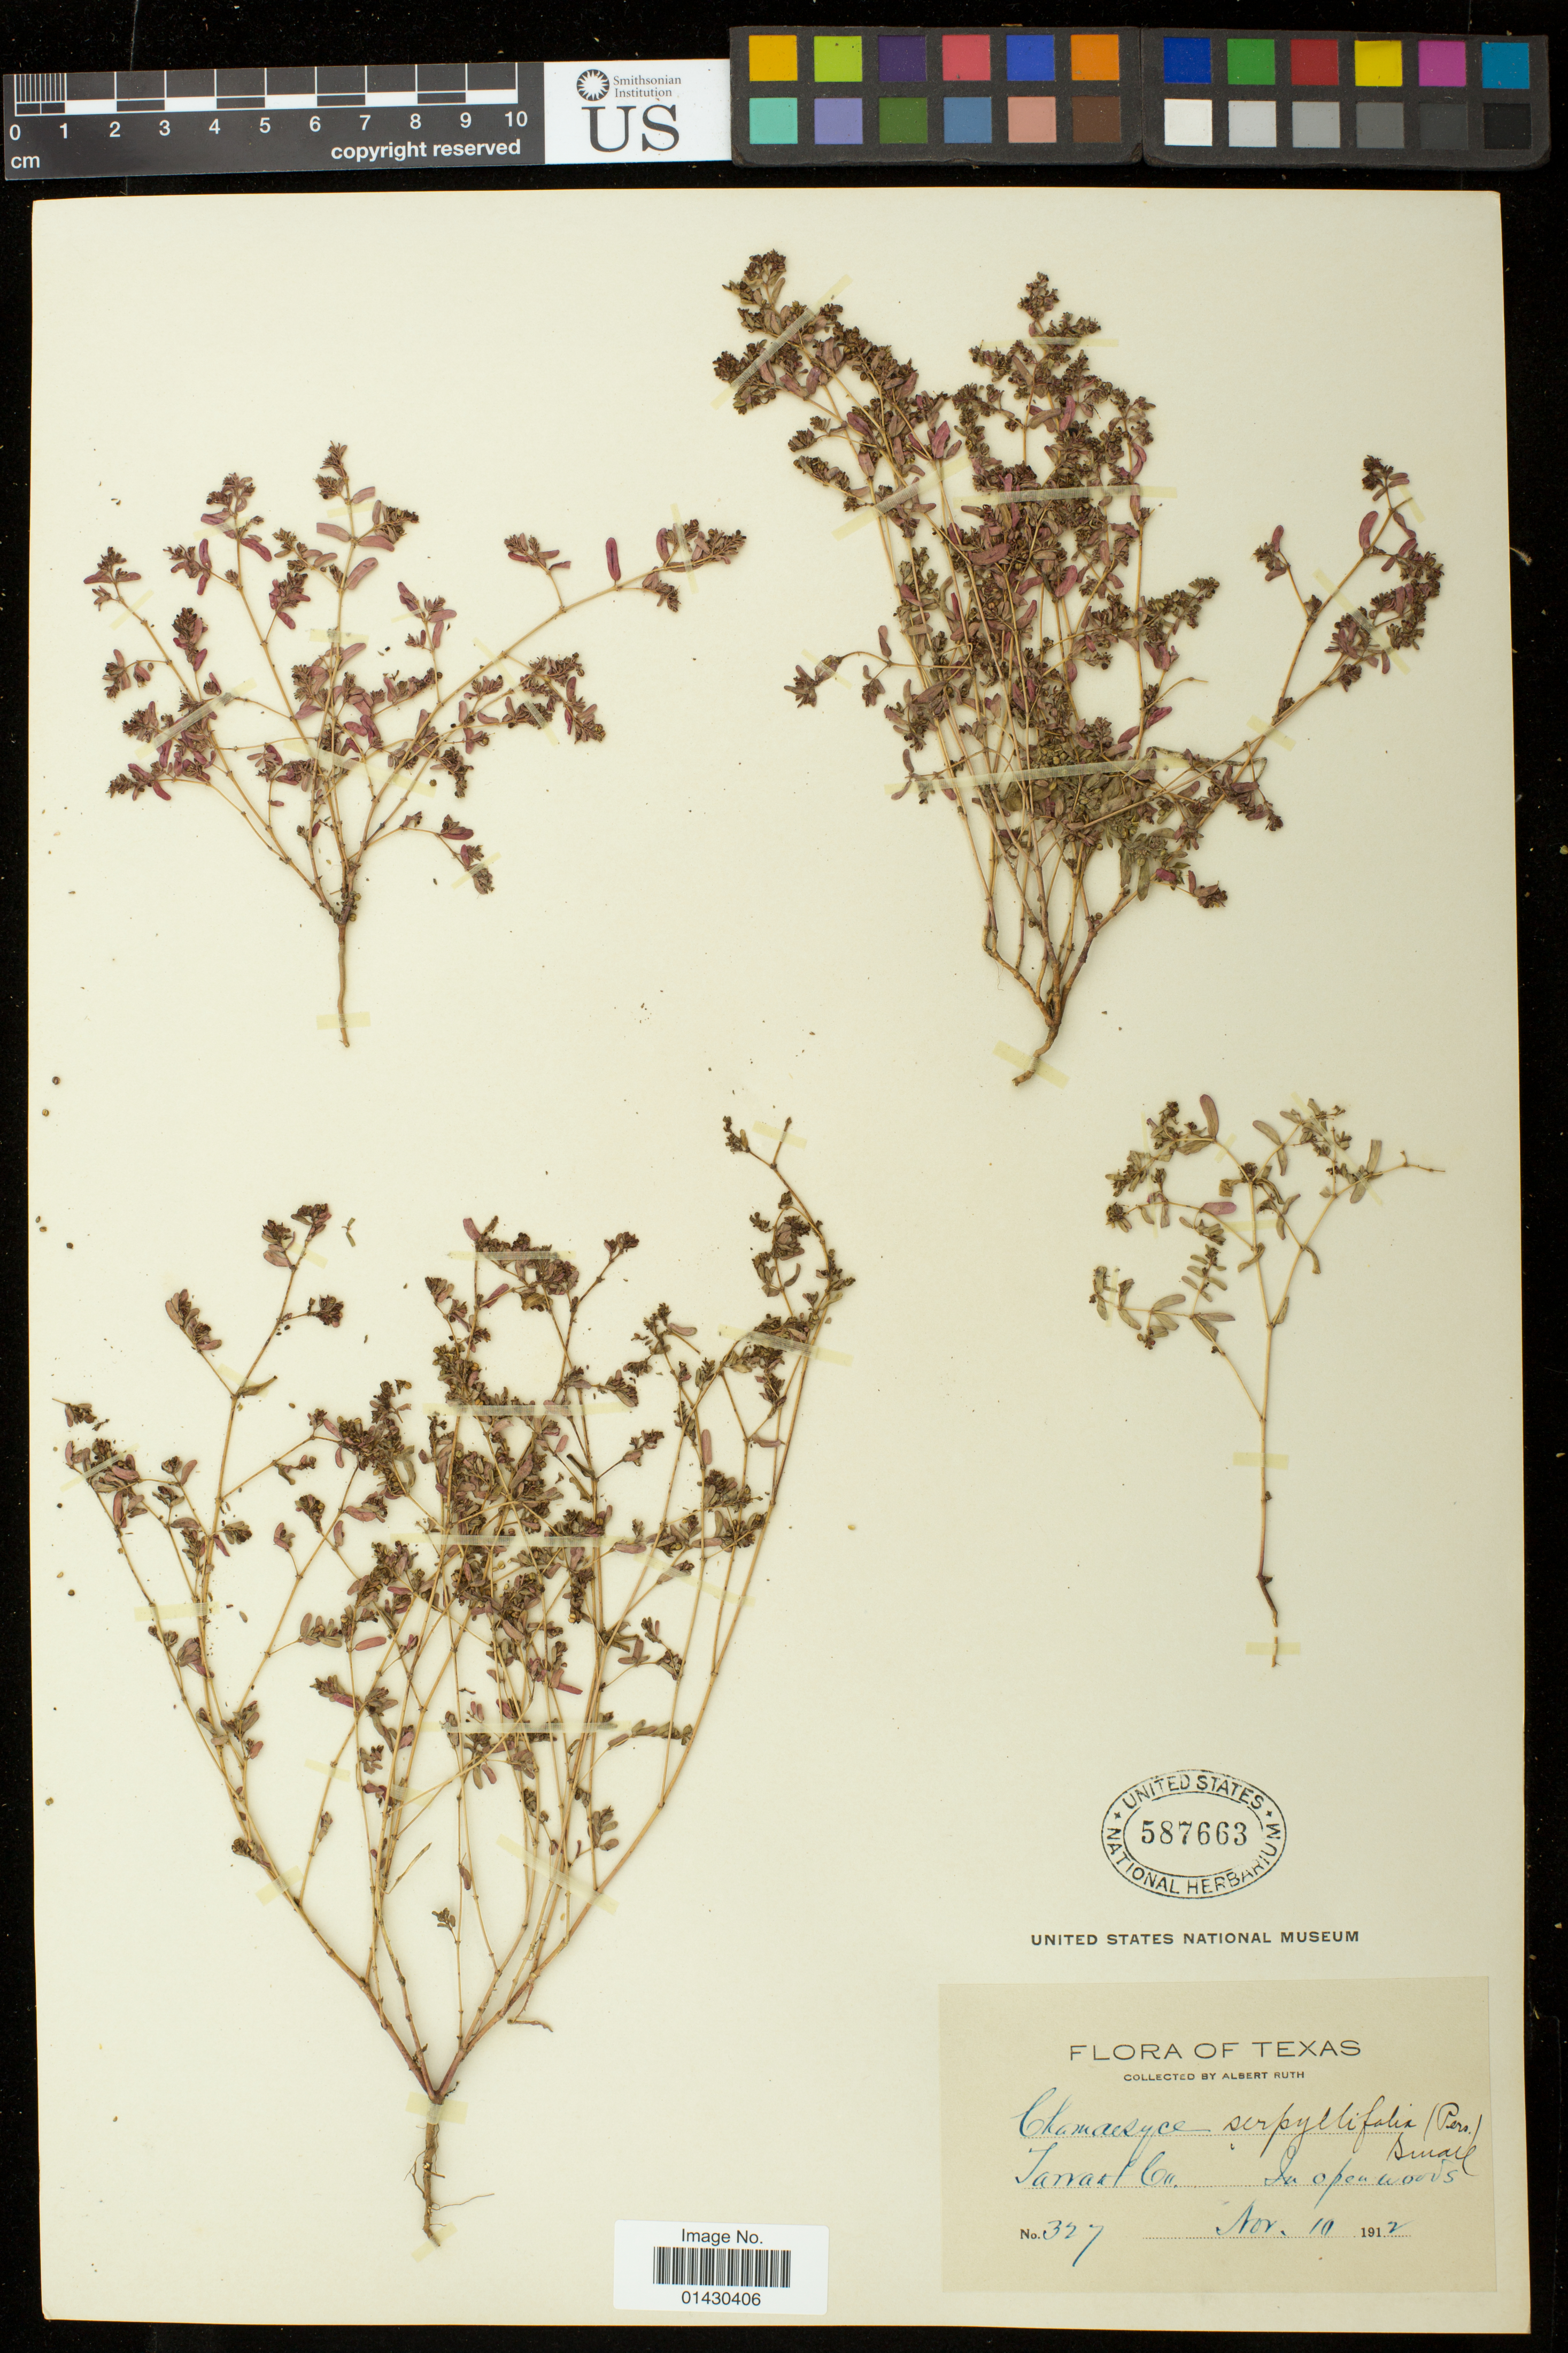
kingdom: Plantae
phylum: Tracheophyta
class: Magnoliopsida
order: Malpighiales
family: Euphorbiaceae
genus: Euphorbia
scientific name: Euphorbia serpillifolia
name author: Pers.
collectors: A. Ruth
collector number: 327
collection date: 1912-11-10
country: United States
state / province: Texas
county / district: Tarrant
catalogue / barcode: US 587663